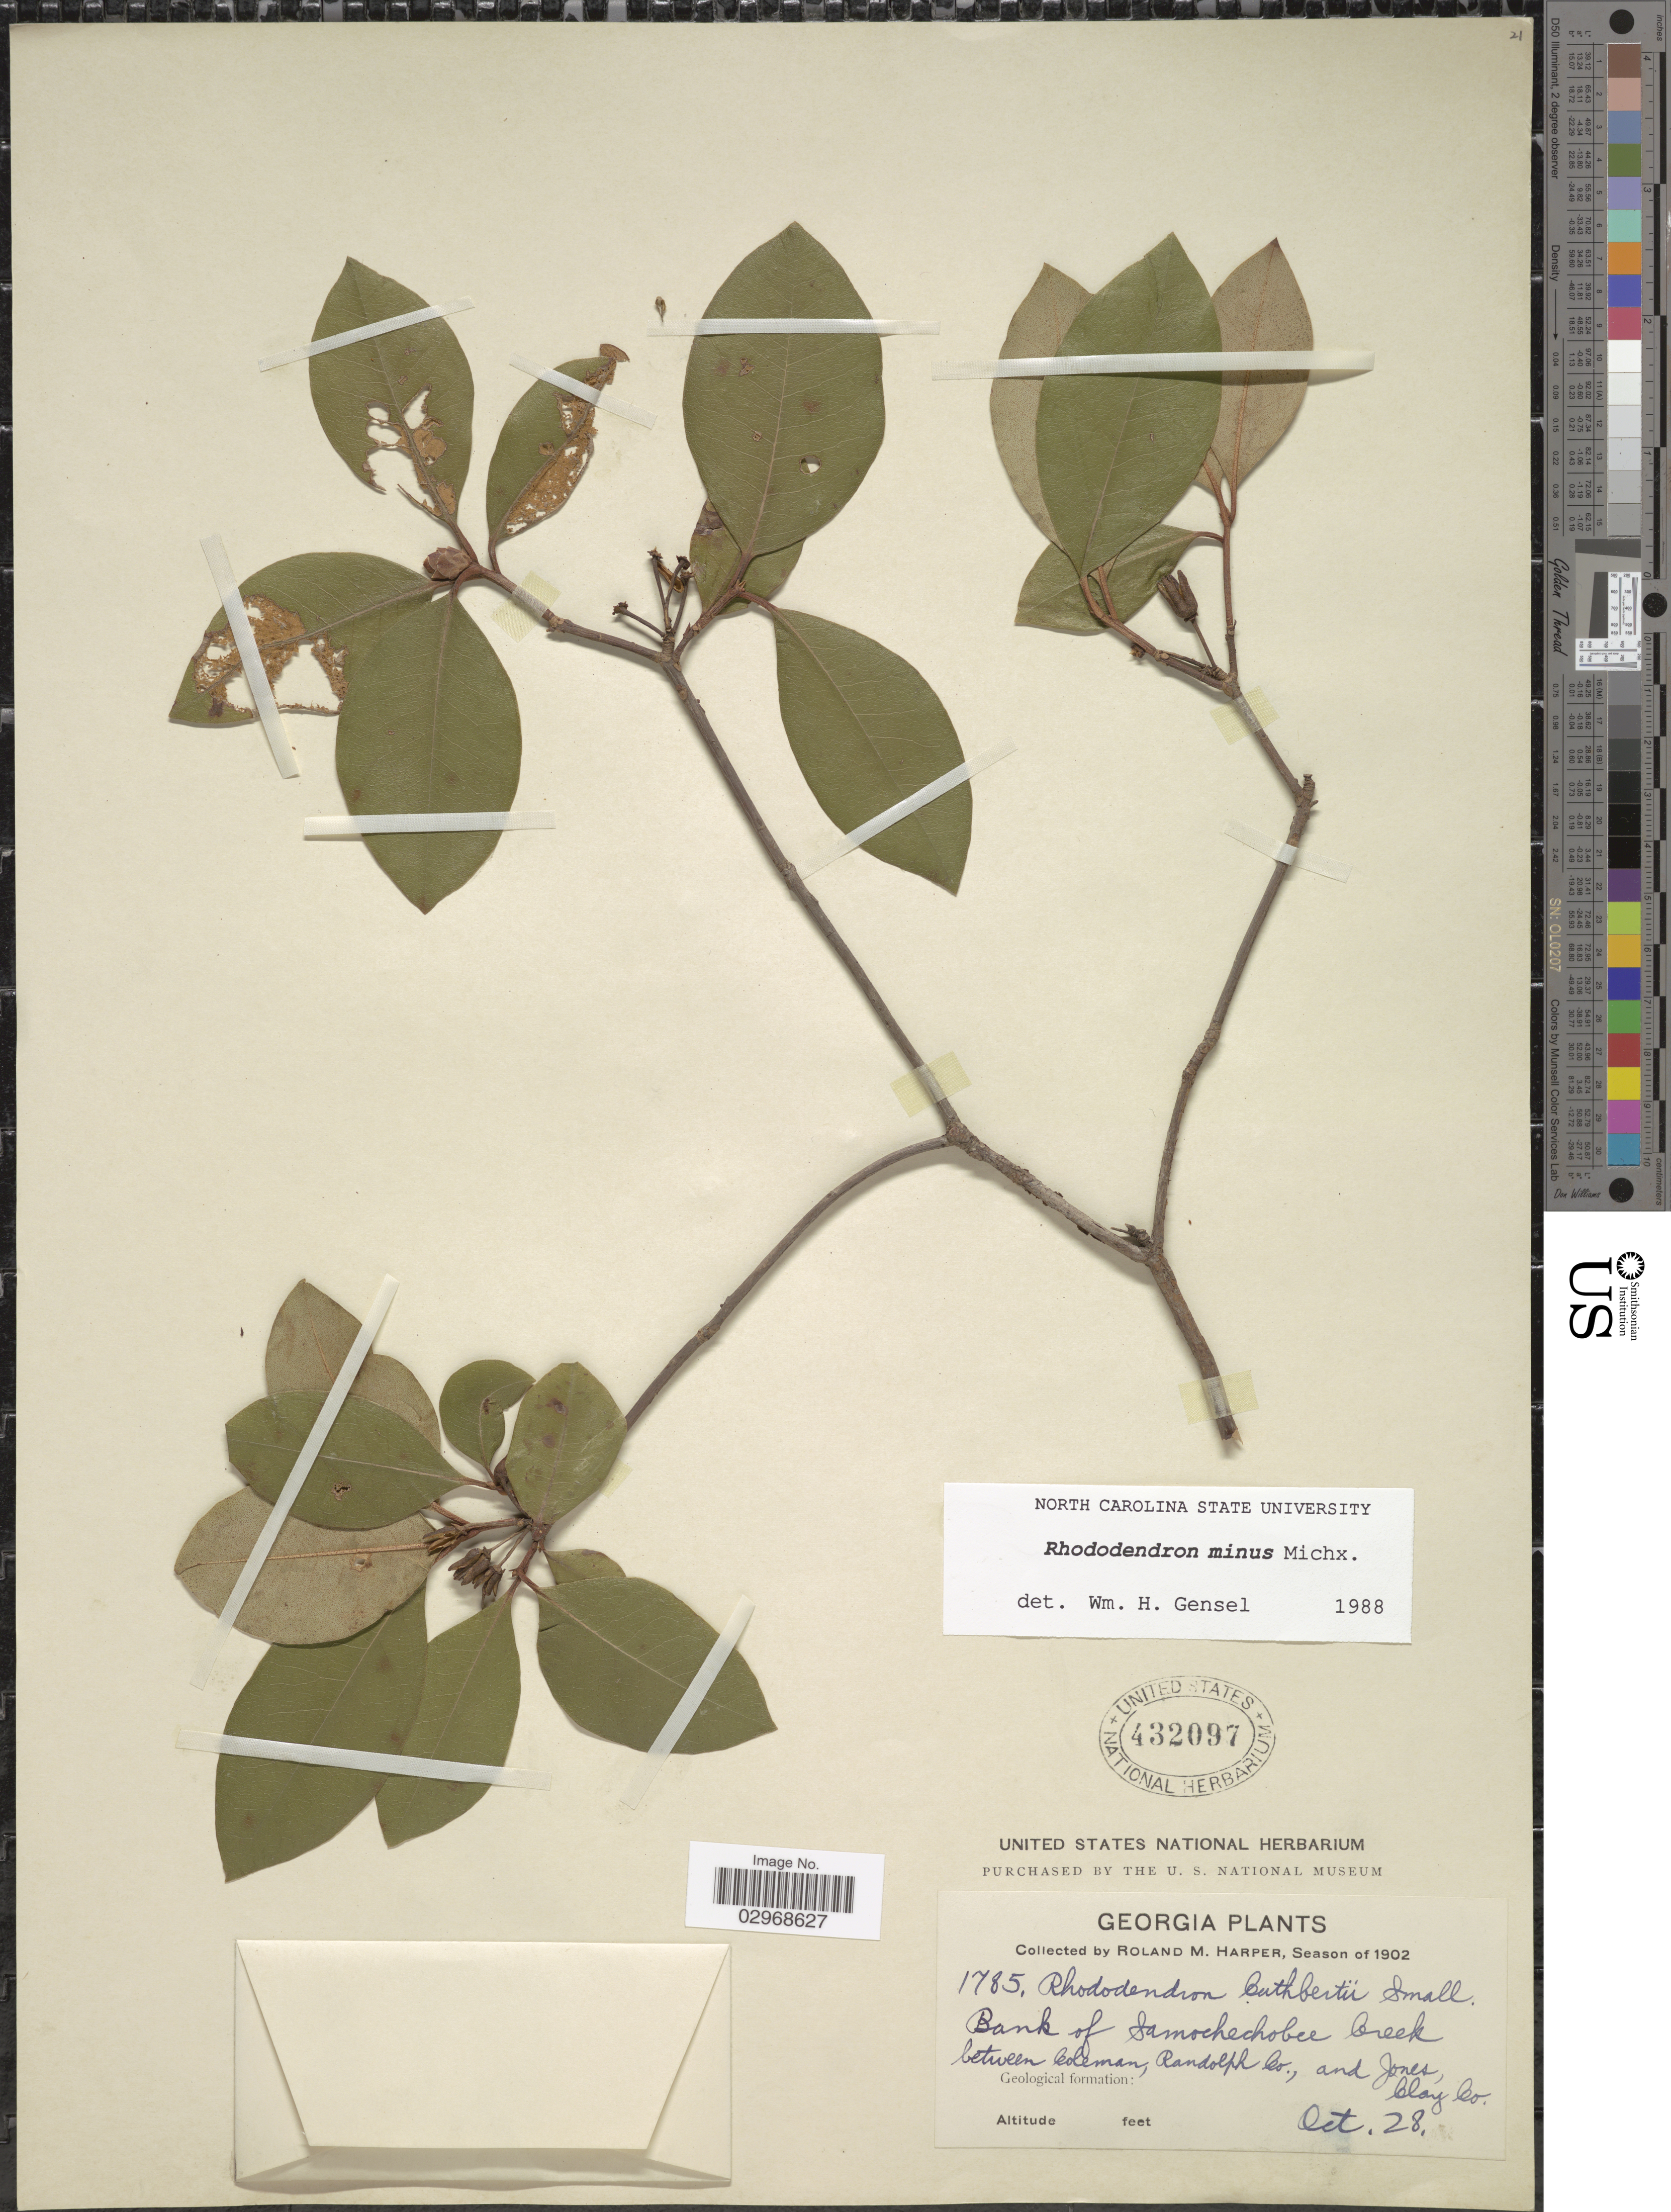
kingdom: Plantae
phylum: Tracheophyta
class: Magnoliopsida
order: Ericales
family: Ericaceae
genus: Rhododendron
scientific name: Rhododendron minus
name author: Michx.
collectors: R. M. Harper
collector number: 1785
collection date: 1902-10-28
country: United States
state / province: Georgia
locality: Bank of Samochechobee Creek between Coleman, Randolph Co., and Jones, Clay Co.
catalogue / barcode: US 432097